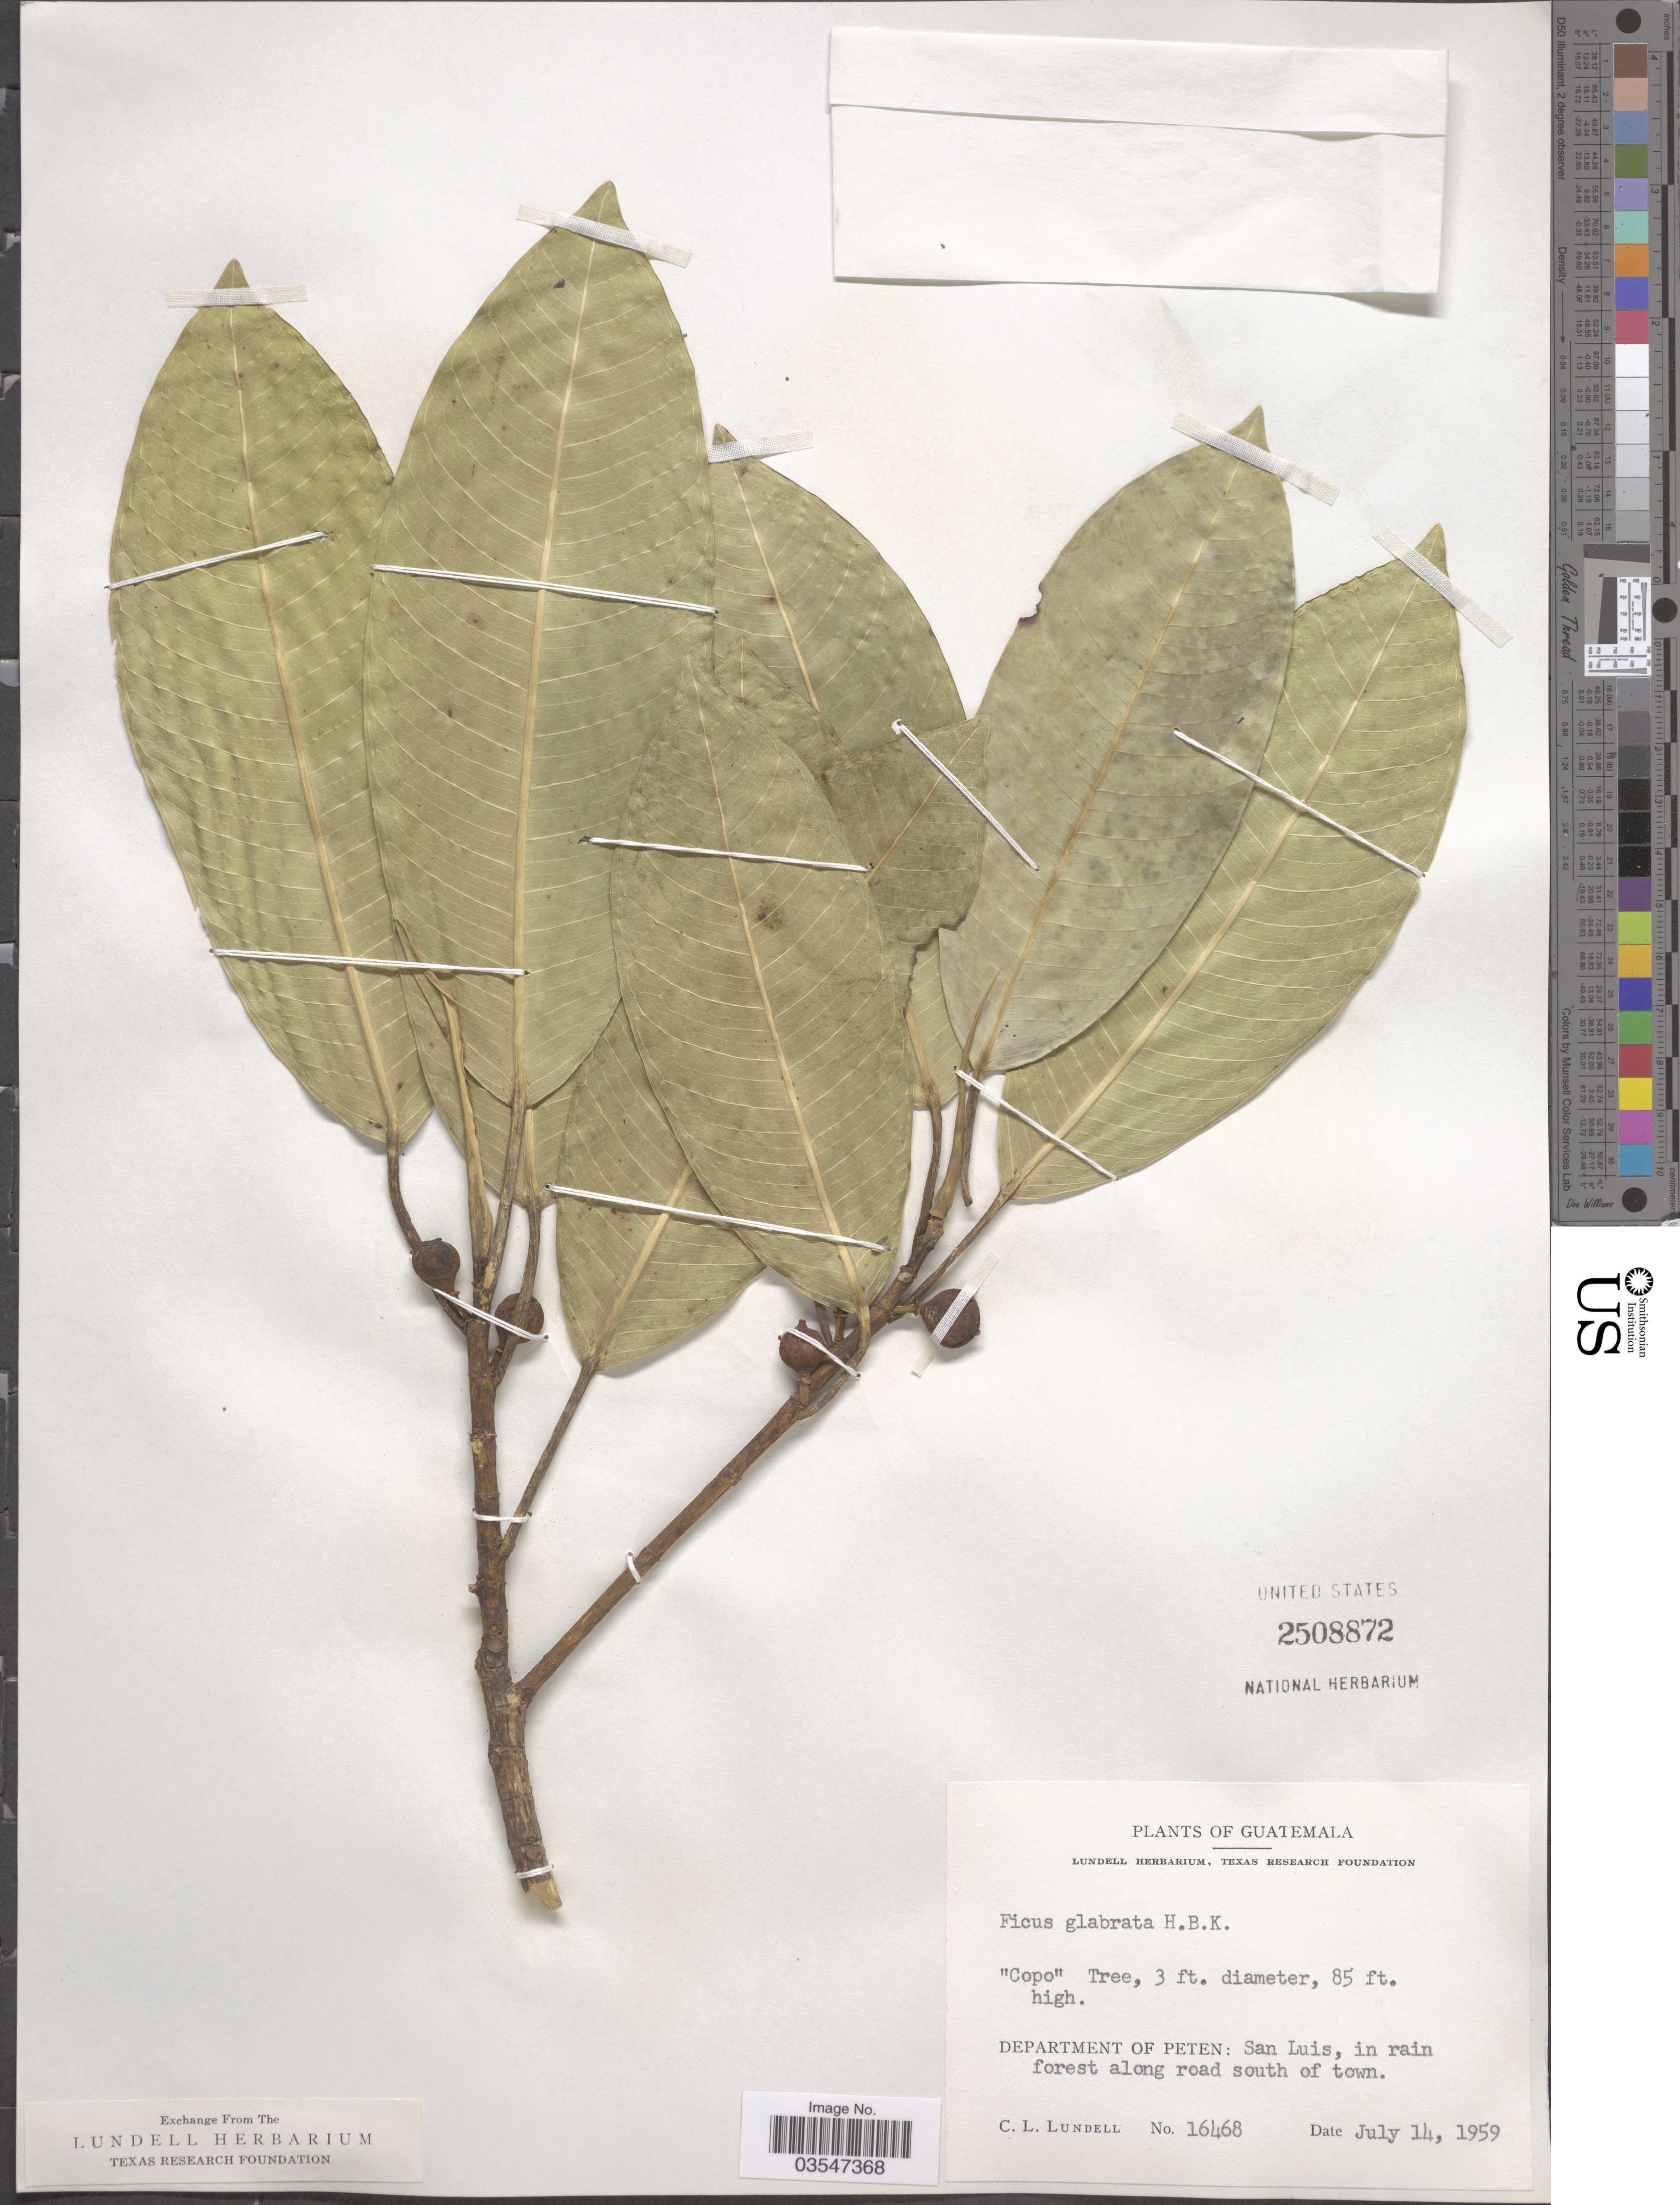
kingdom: Plantae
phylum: Tracheophyta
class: Magnoliopsida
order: Rosales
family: Moraceae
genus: Ficus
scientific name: Ficus insipida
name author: Willd.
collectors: C. L. Lundell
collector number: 16468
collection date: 1959-07-14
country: Guatemala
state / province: El Peten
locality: Department of Peten: San Luis, in rain forest along road south of town.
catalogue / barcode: US 2508872